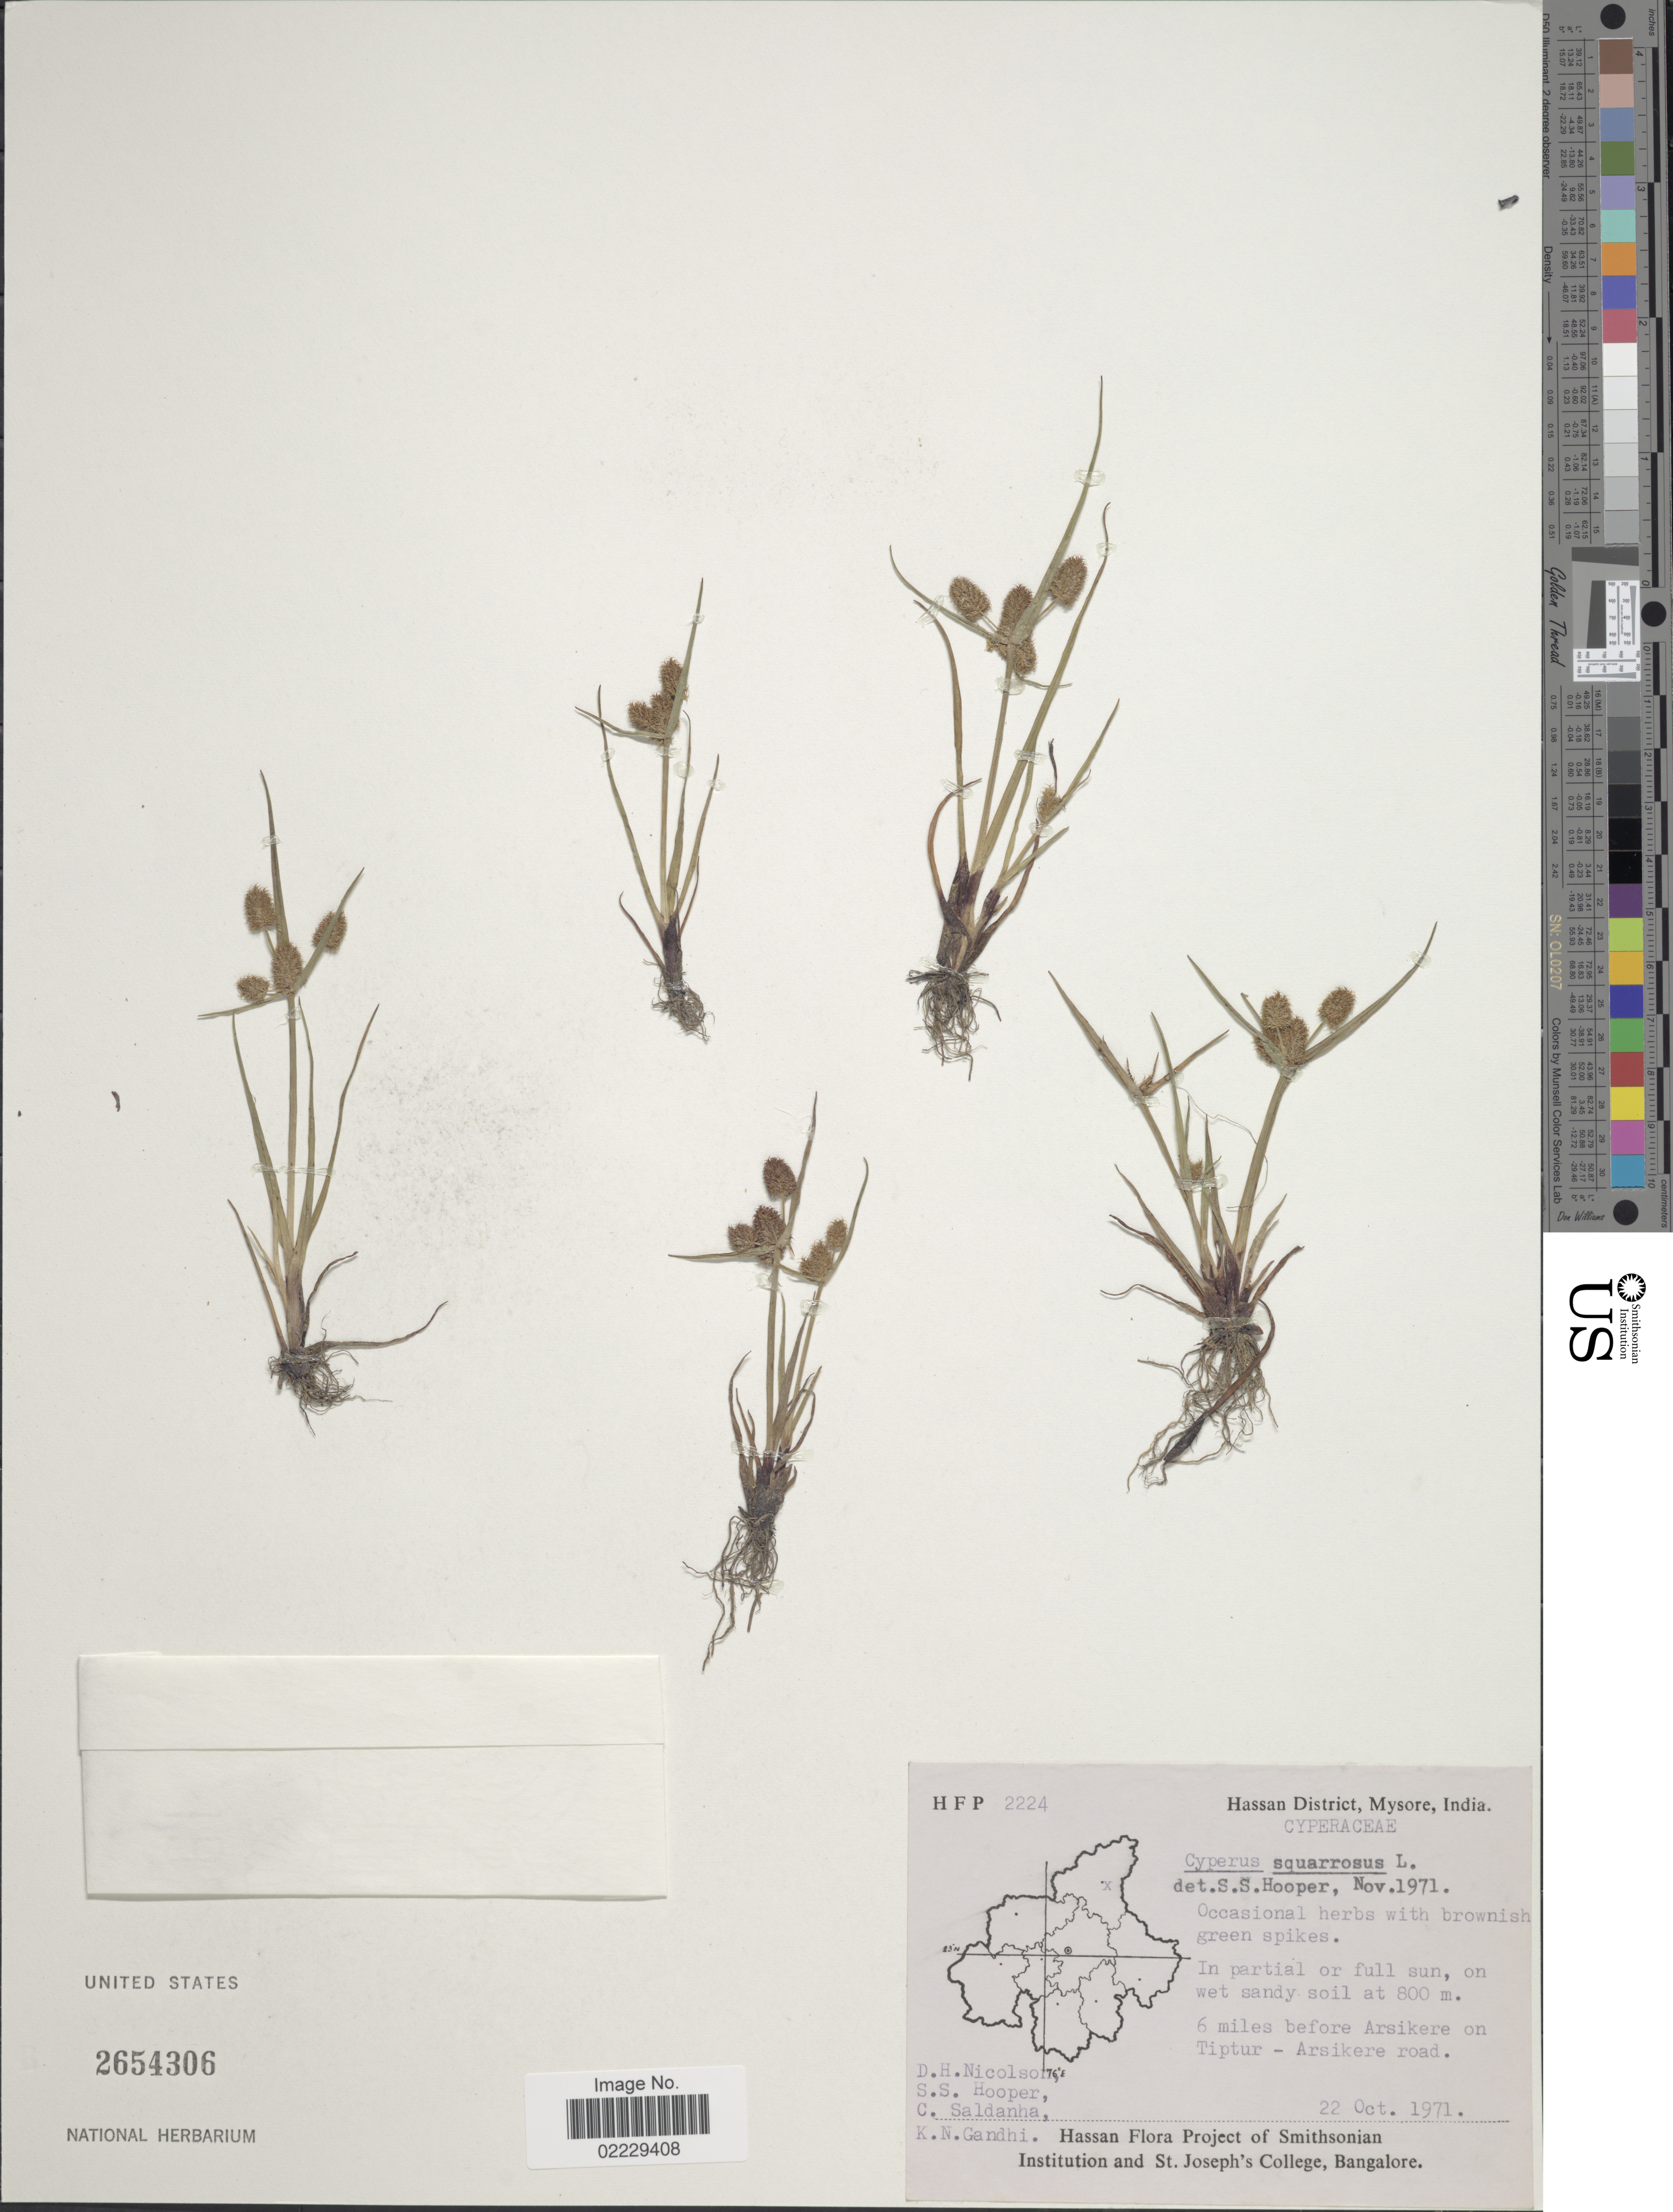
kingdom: Plantae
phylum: Tracheophyta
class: Liliopsida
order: Poales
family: Cyperaceae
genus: Cyperus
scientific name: Cyperus squarrosus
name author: L.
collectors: D. H. Nicolson, S. S. Hooper, C. Saldanha & K. N. Gandhi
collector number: HFP2224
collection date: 1971-10-22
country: India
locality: Hassan District, Mysore, 6 miles before Arsikere on Tiptur - Arsikere road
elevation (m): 800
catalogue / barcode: US 2654306